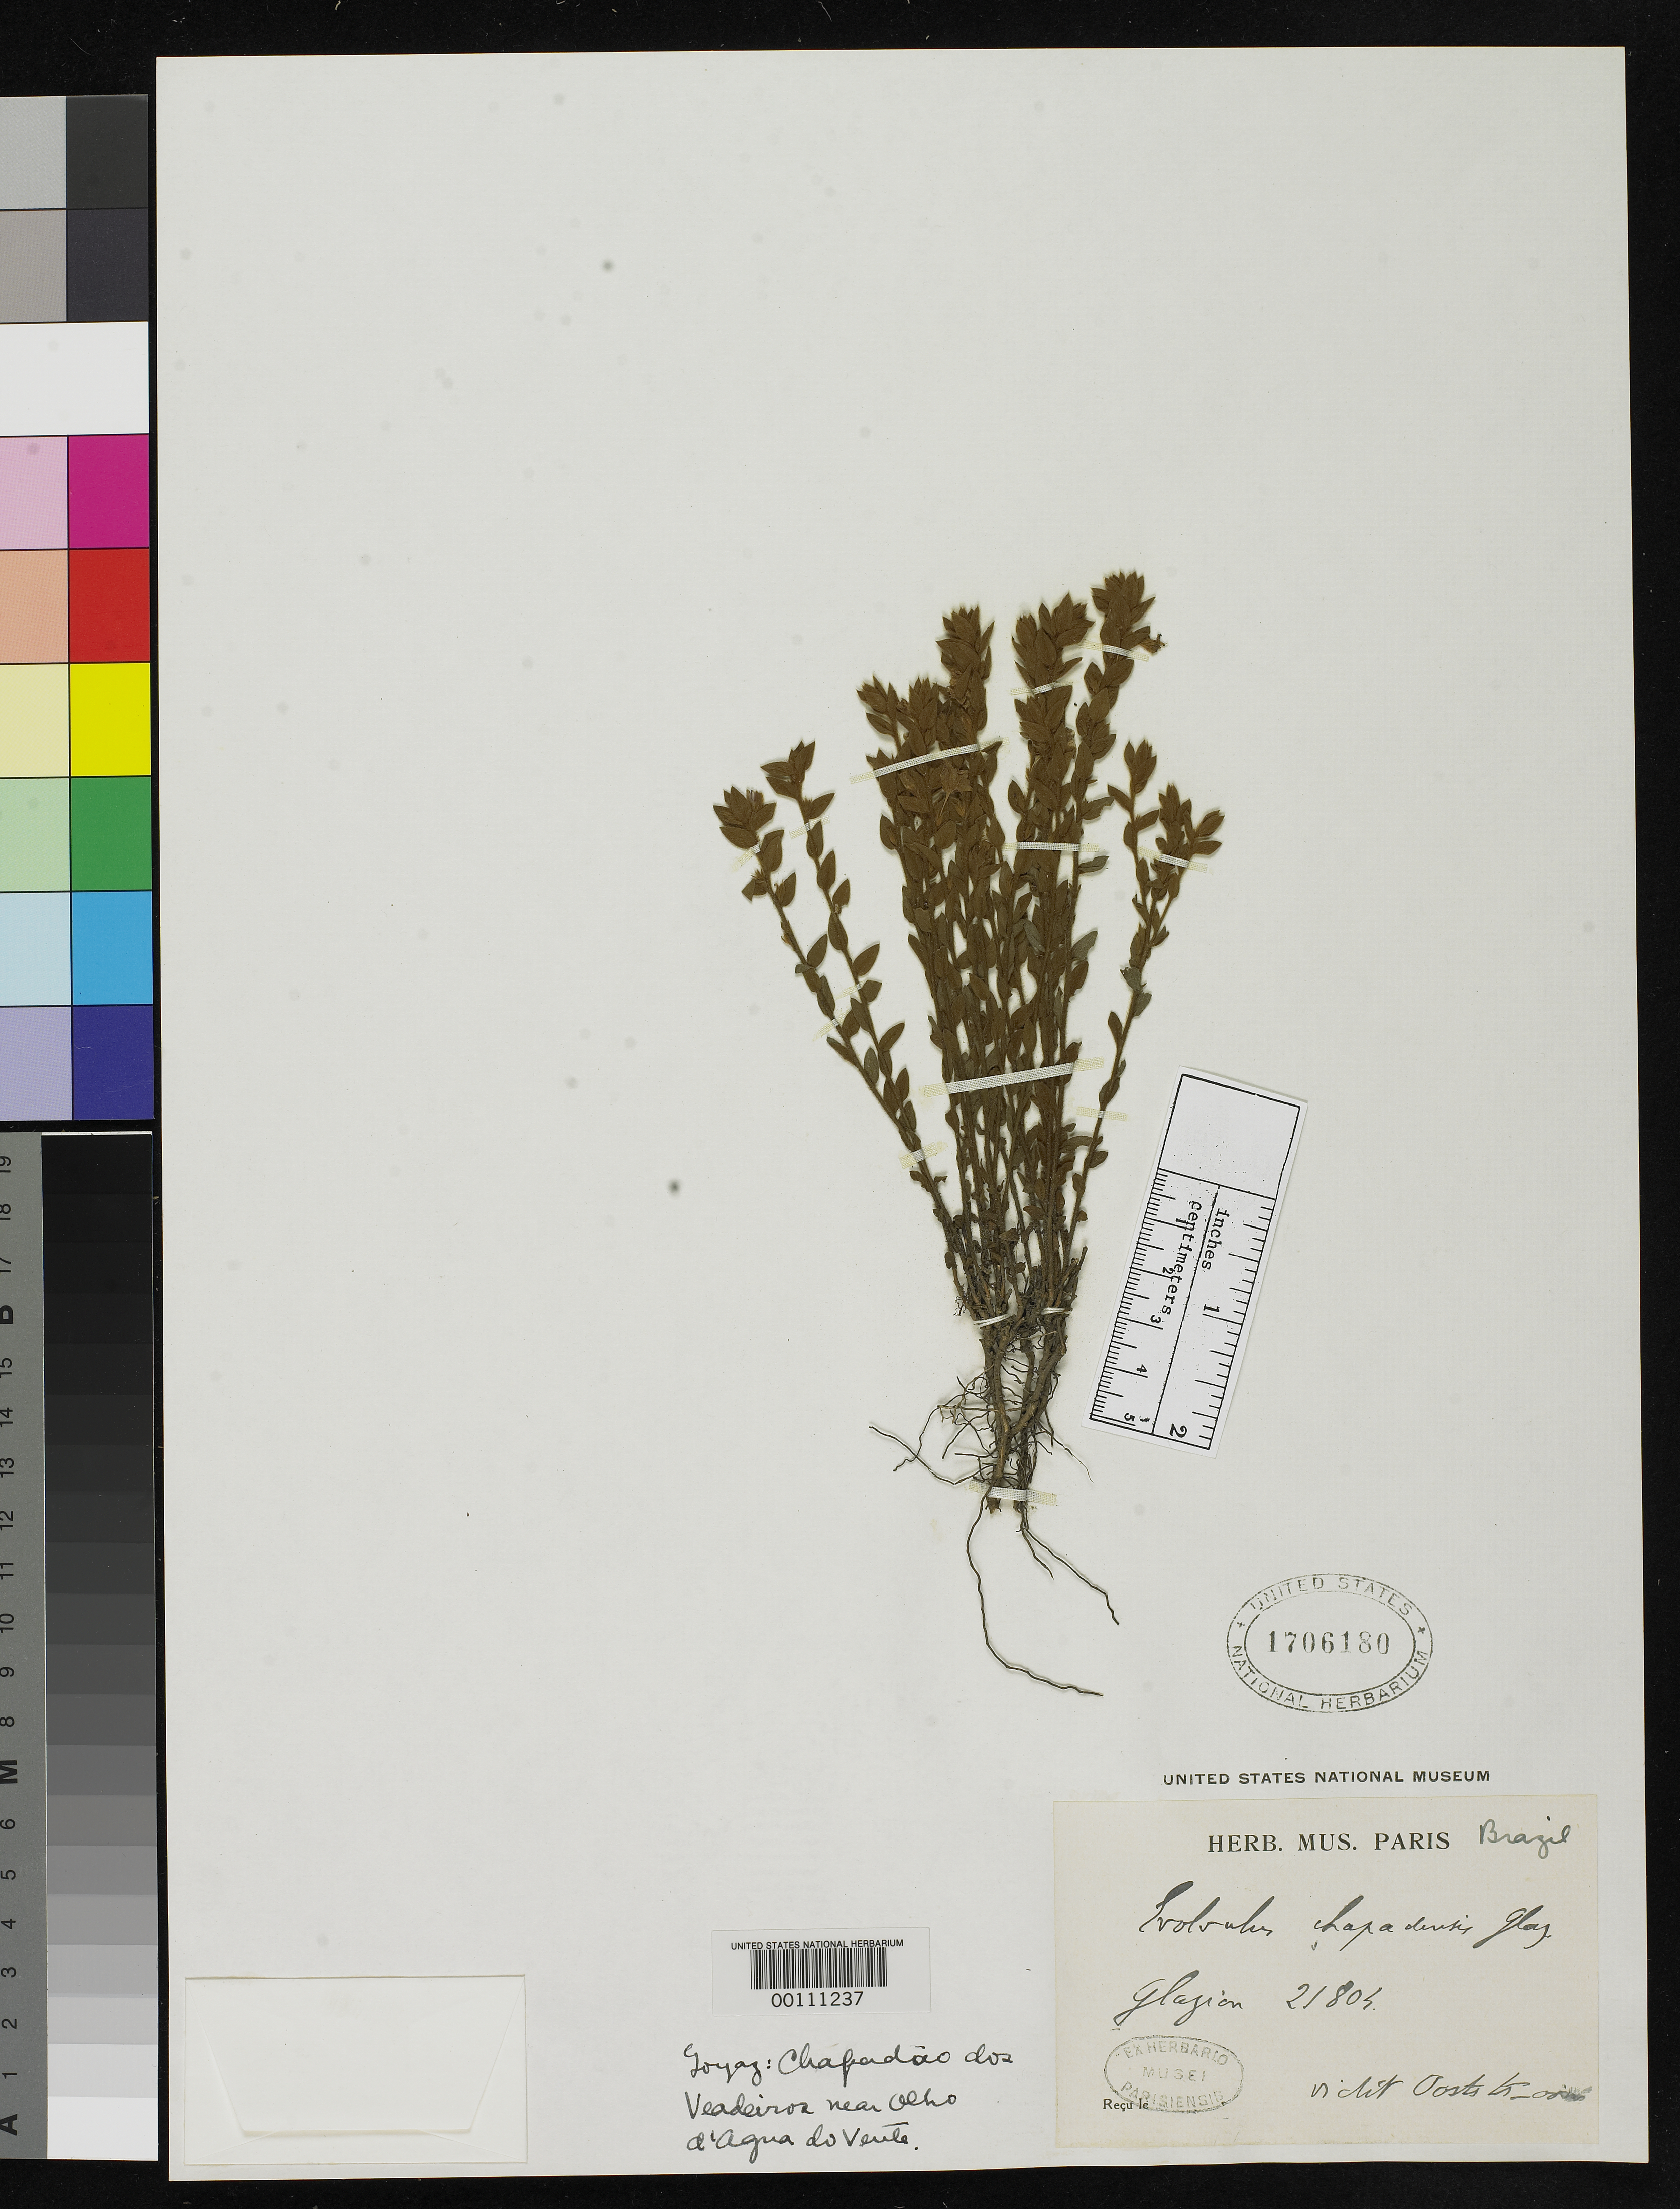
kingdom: Plantae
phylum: Tracheophyta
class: Magnoliopsida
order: Solanales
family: Convolvulaceae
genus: Evolvulus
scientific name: Evolvulus chapadensis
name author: Glaz.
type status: Type Collection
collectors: A. F. M. Glaziou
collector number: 21804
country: Brazil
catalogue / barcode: US 1706180